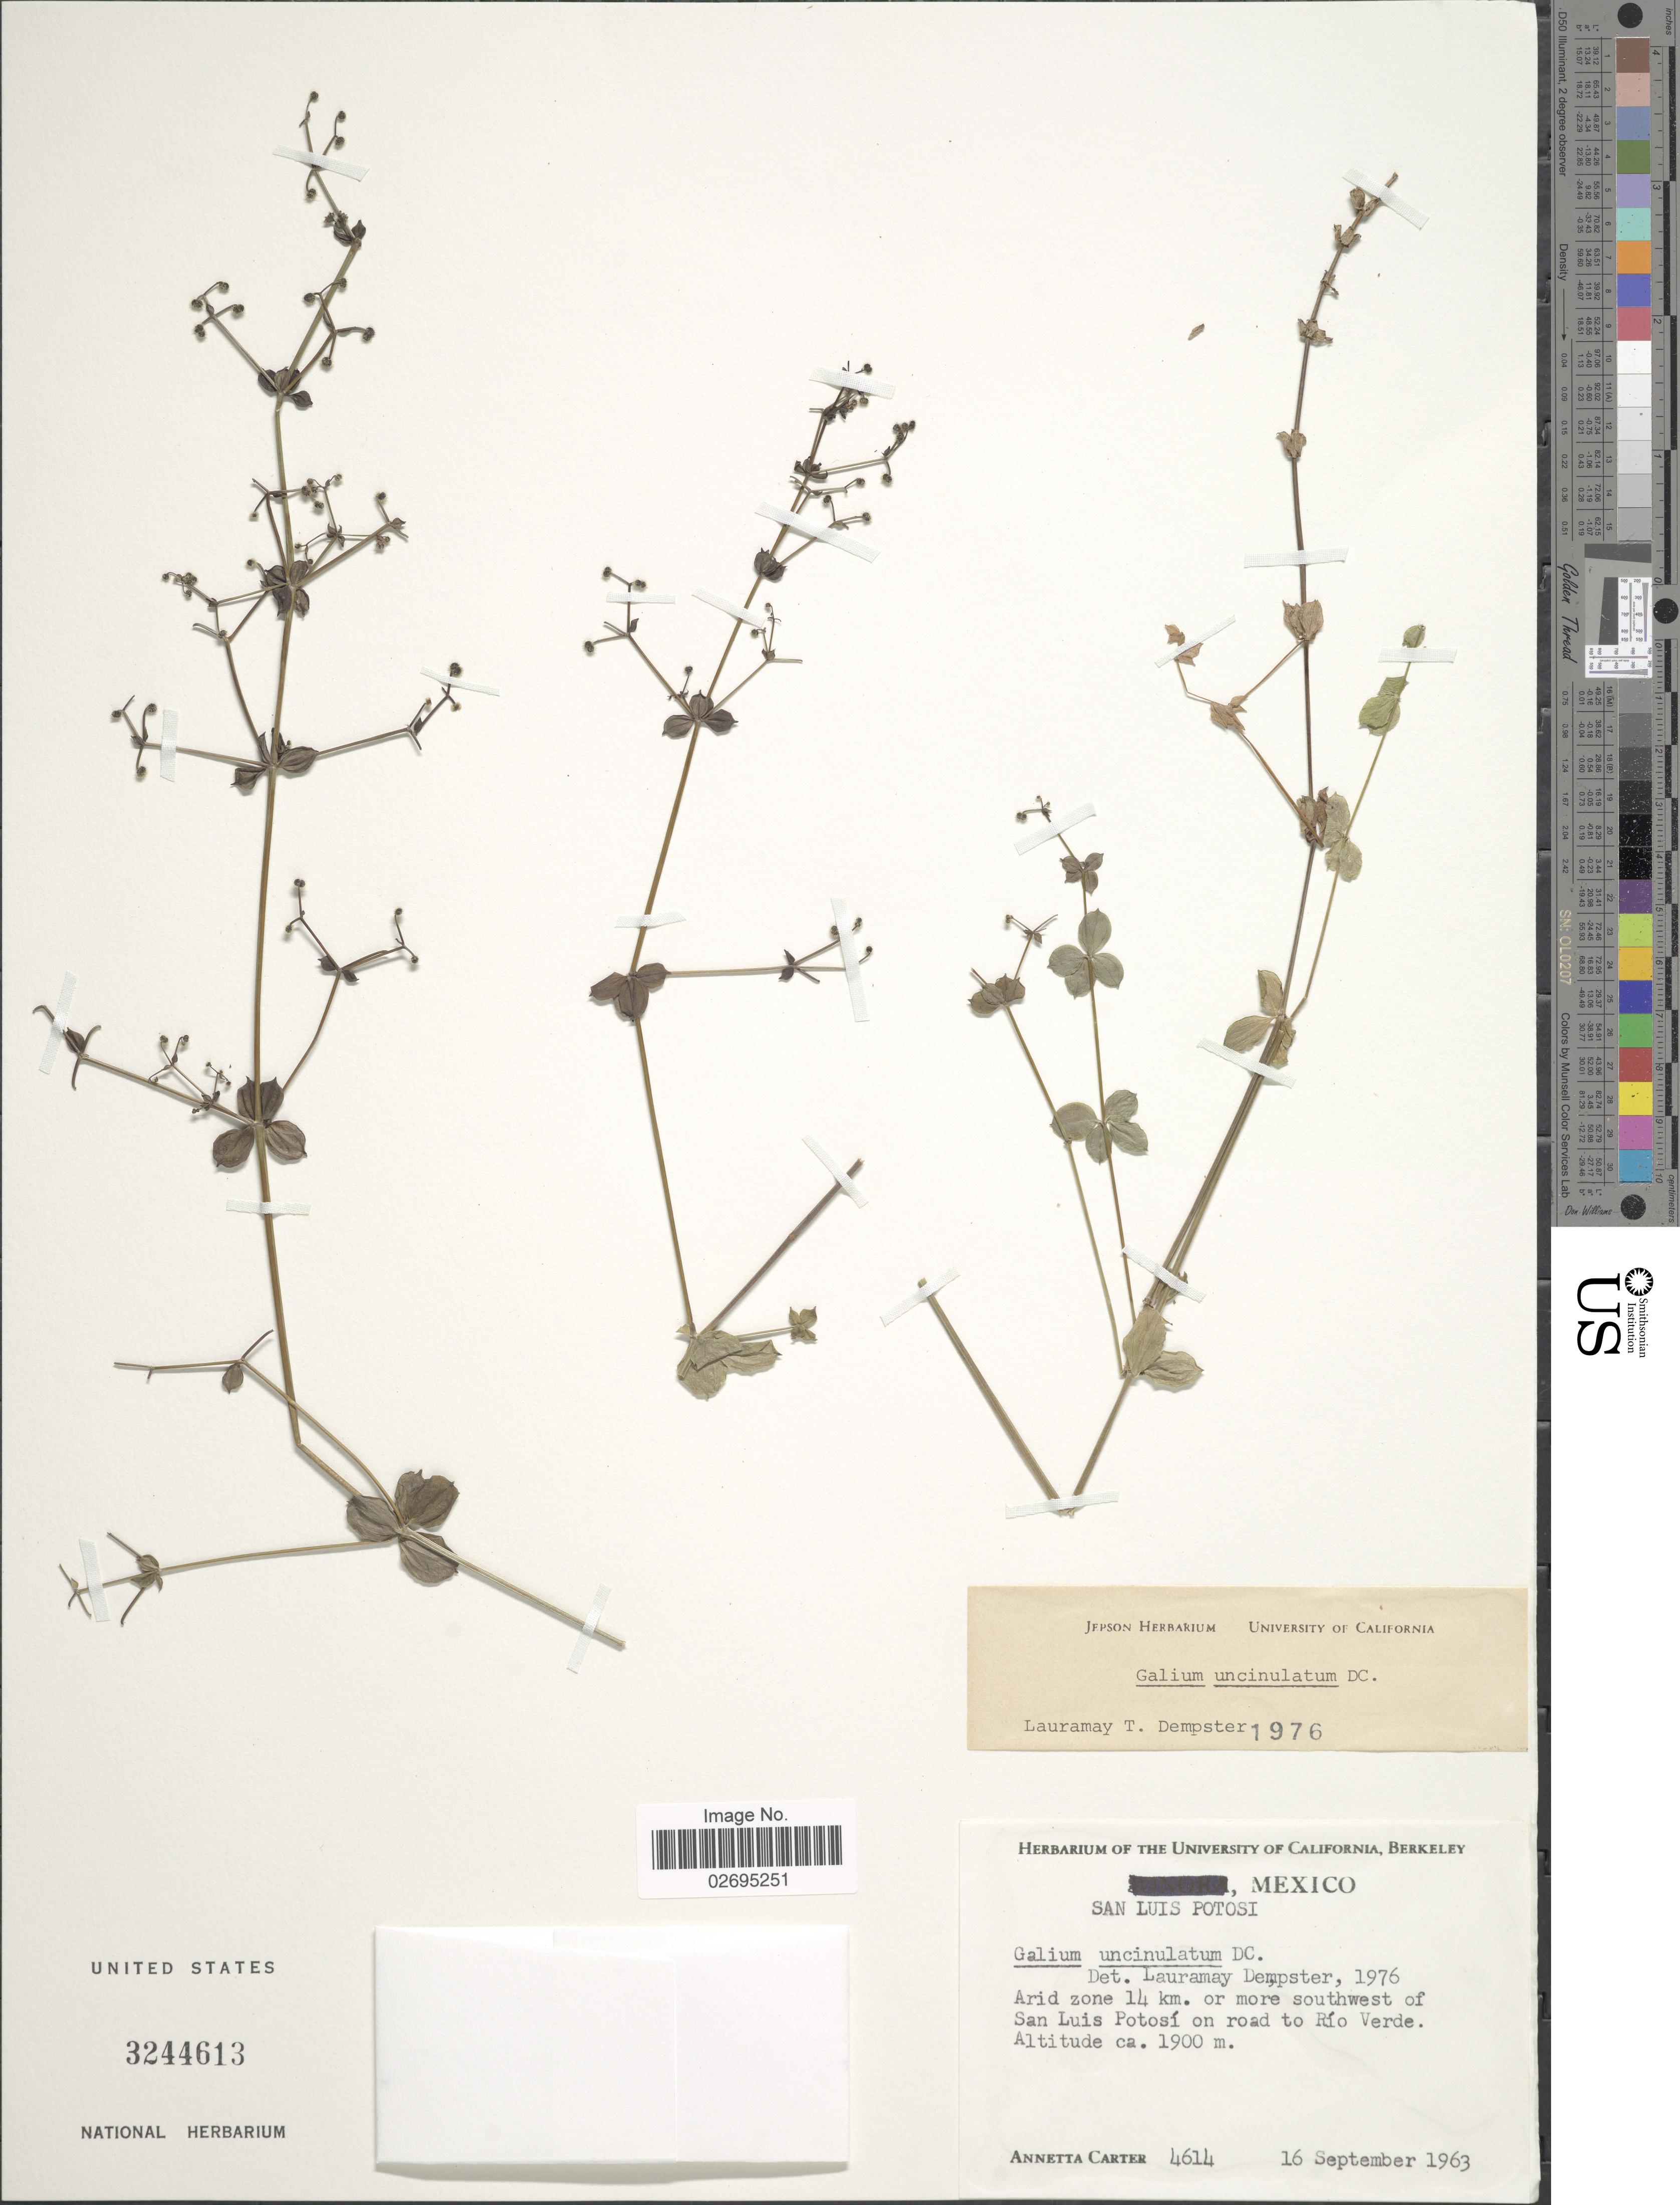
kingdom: Plantae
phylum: Tracheophyta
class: Magnoliopsida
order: Gentianales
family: Rubiaceae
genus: Galium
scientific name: Galium uncinulatum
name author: DC.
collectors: A. Carter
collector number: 4614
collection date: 1963-09-16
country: Mexico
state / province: San Luis Potosí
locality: Arid zone 14 km. or more southwest of San Luis Potosi on road to Rio Verde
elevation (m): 1900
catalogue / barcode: US 3244613